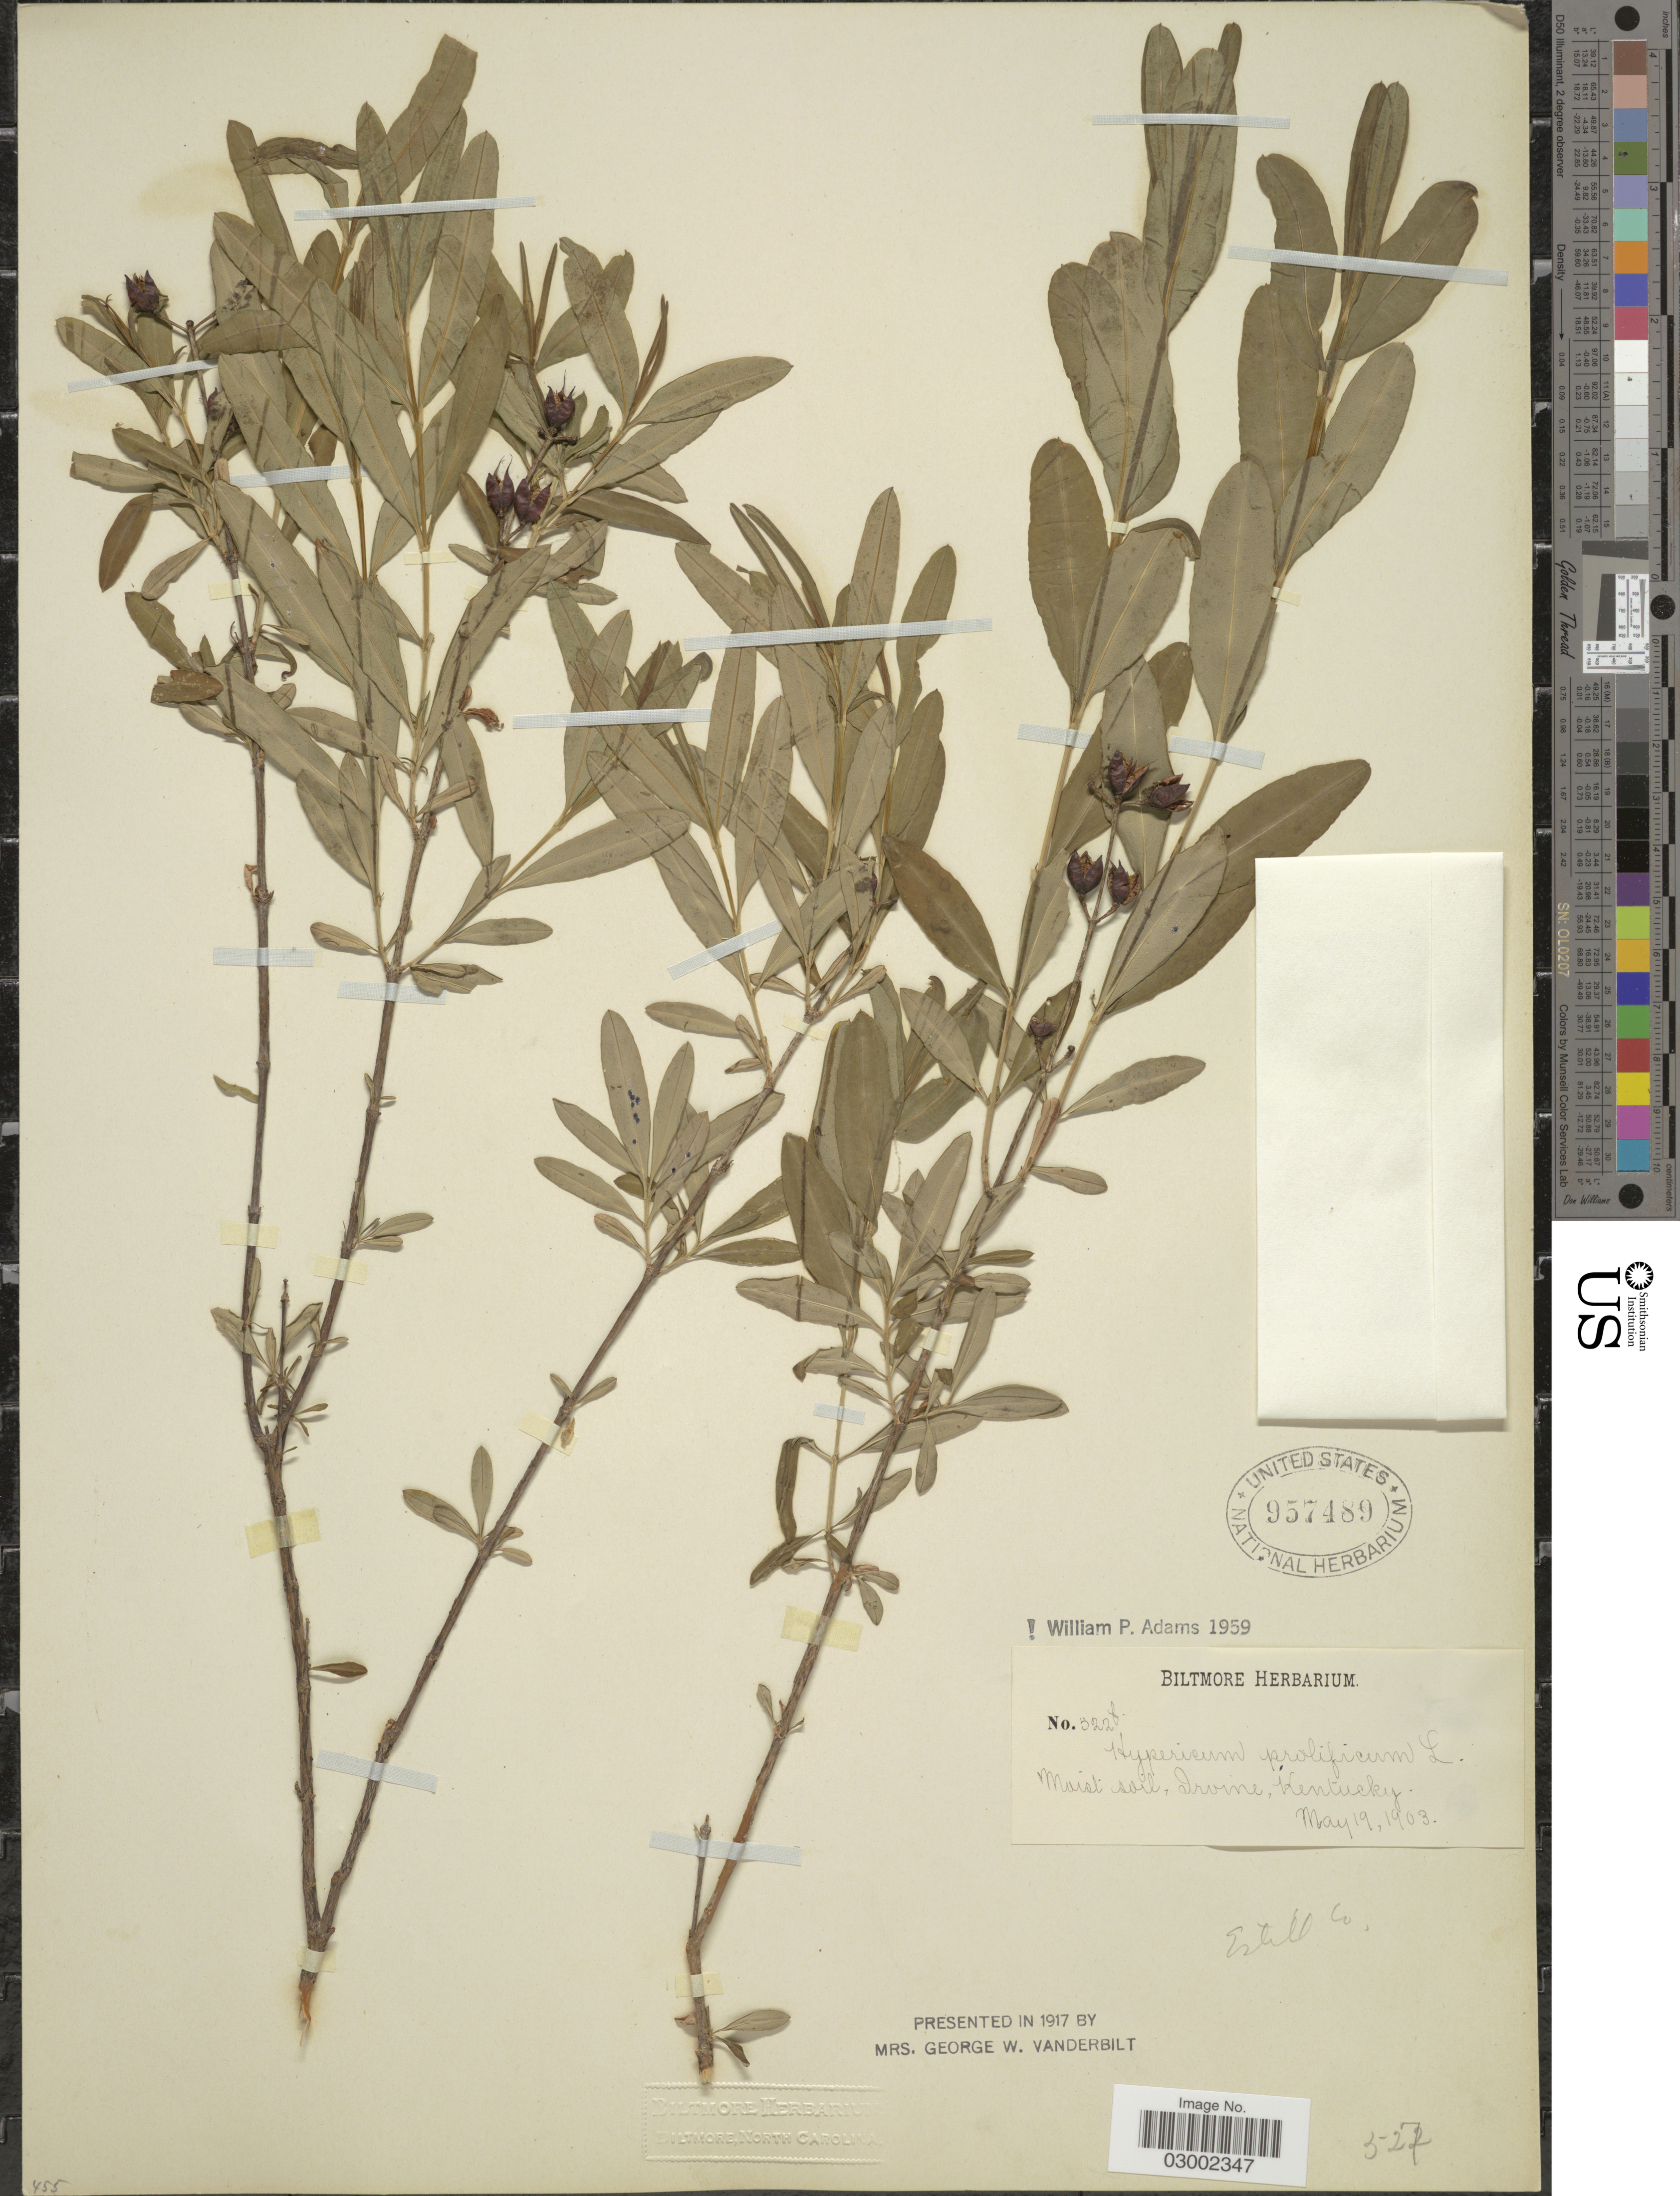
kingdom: Plantae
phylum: Tracheophyta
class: Magnoliopsida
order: Malpighiales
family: Hypericaceae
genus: Hypericum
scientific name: Hypericum prolificum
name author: L.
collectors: ex herb. Biltmore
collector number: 522f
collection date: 1903-05-19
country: United States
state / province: Kentucky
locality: Irvine.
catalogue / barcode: US 957489